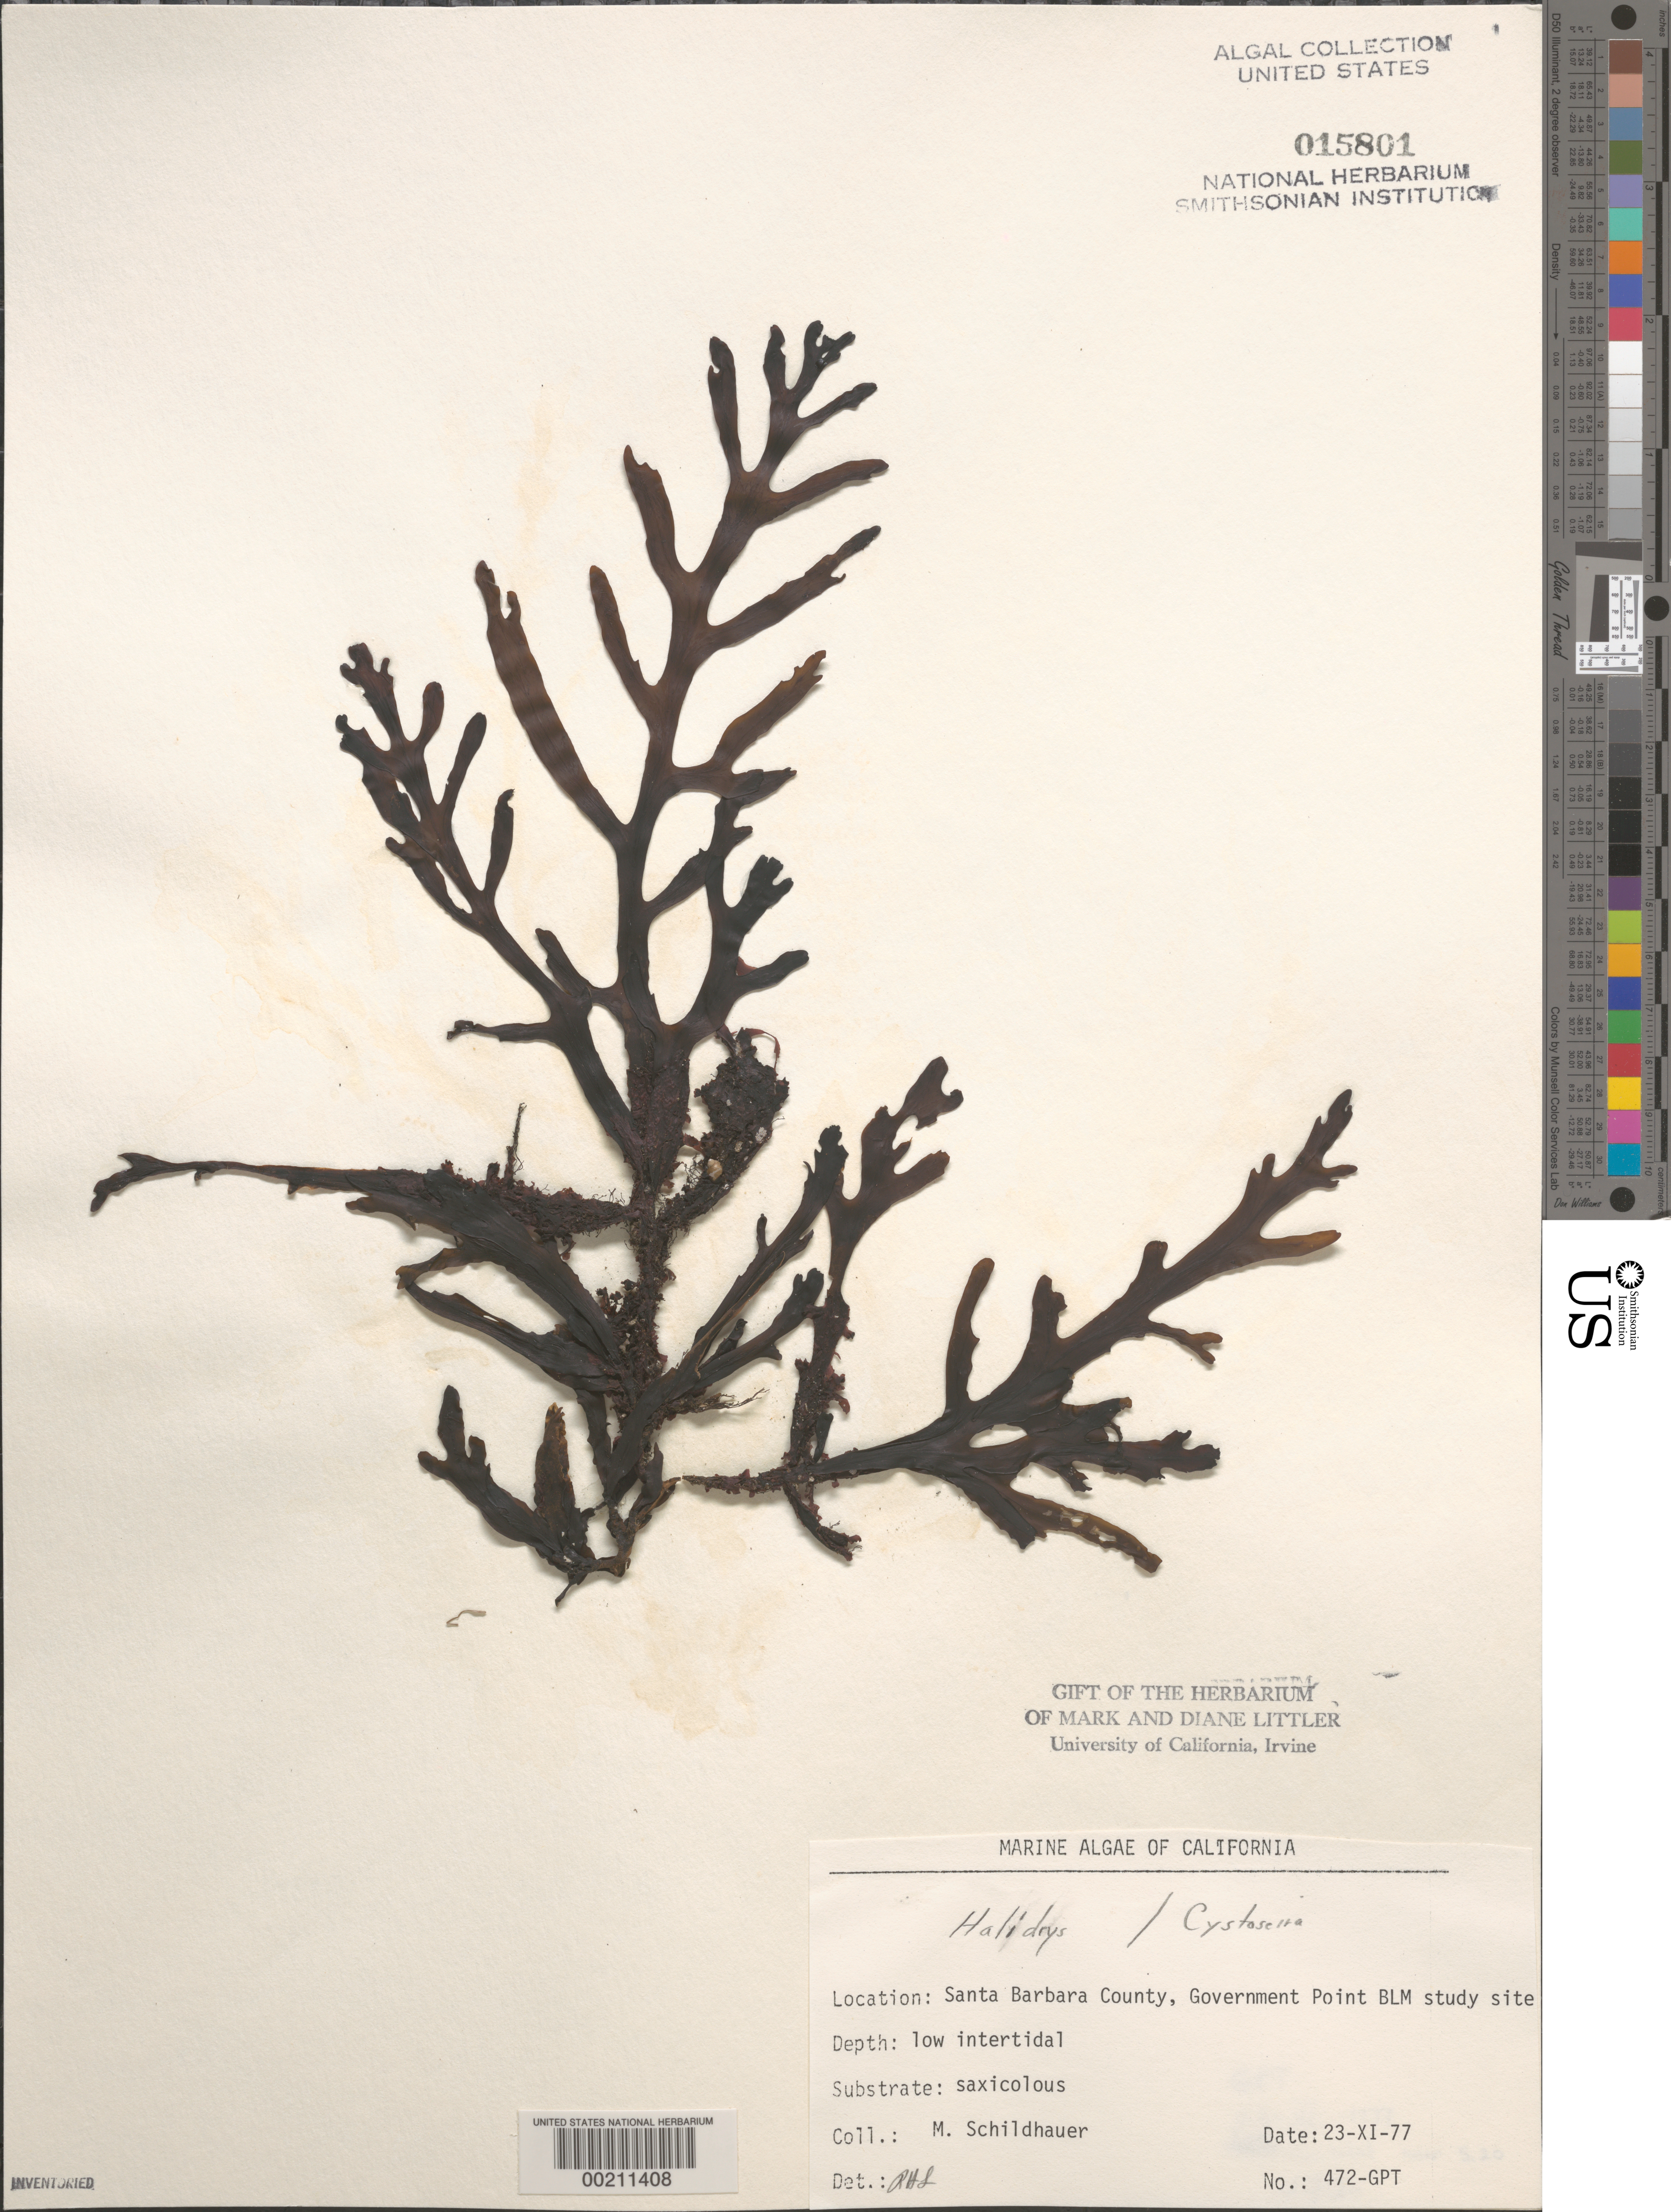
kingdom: Chromista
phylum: Ochrophyta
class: Phaeophyceae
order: Fucales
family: Sargassaceae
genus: Halidrys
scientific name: Halidrys sp.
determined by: Sims, Robert H.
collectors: M. Schildhauer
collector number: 472-gpt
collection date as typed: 23 Nov 1977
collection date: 1977-11-23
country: United States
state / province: California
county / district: Santa Barbara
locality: Government Point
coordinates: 34 26'31"N, 120 24'06"W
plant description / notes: BLM-SOCALBIGHT Rocky Intertidal Survey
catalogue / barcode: US 15801